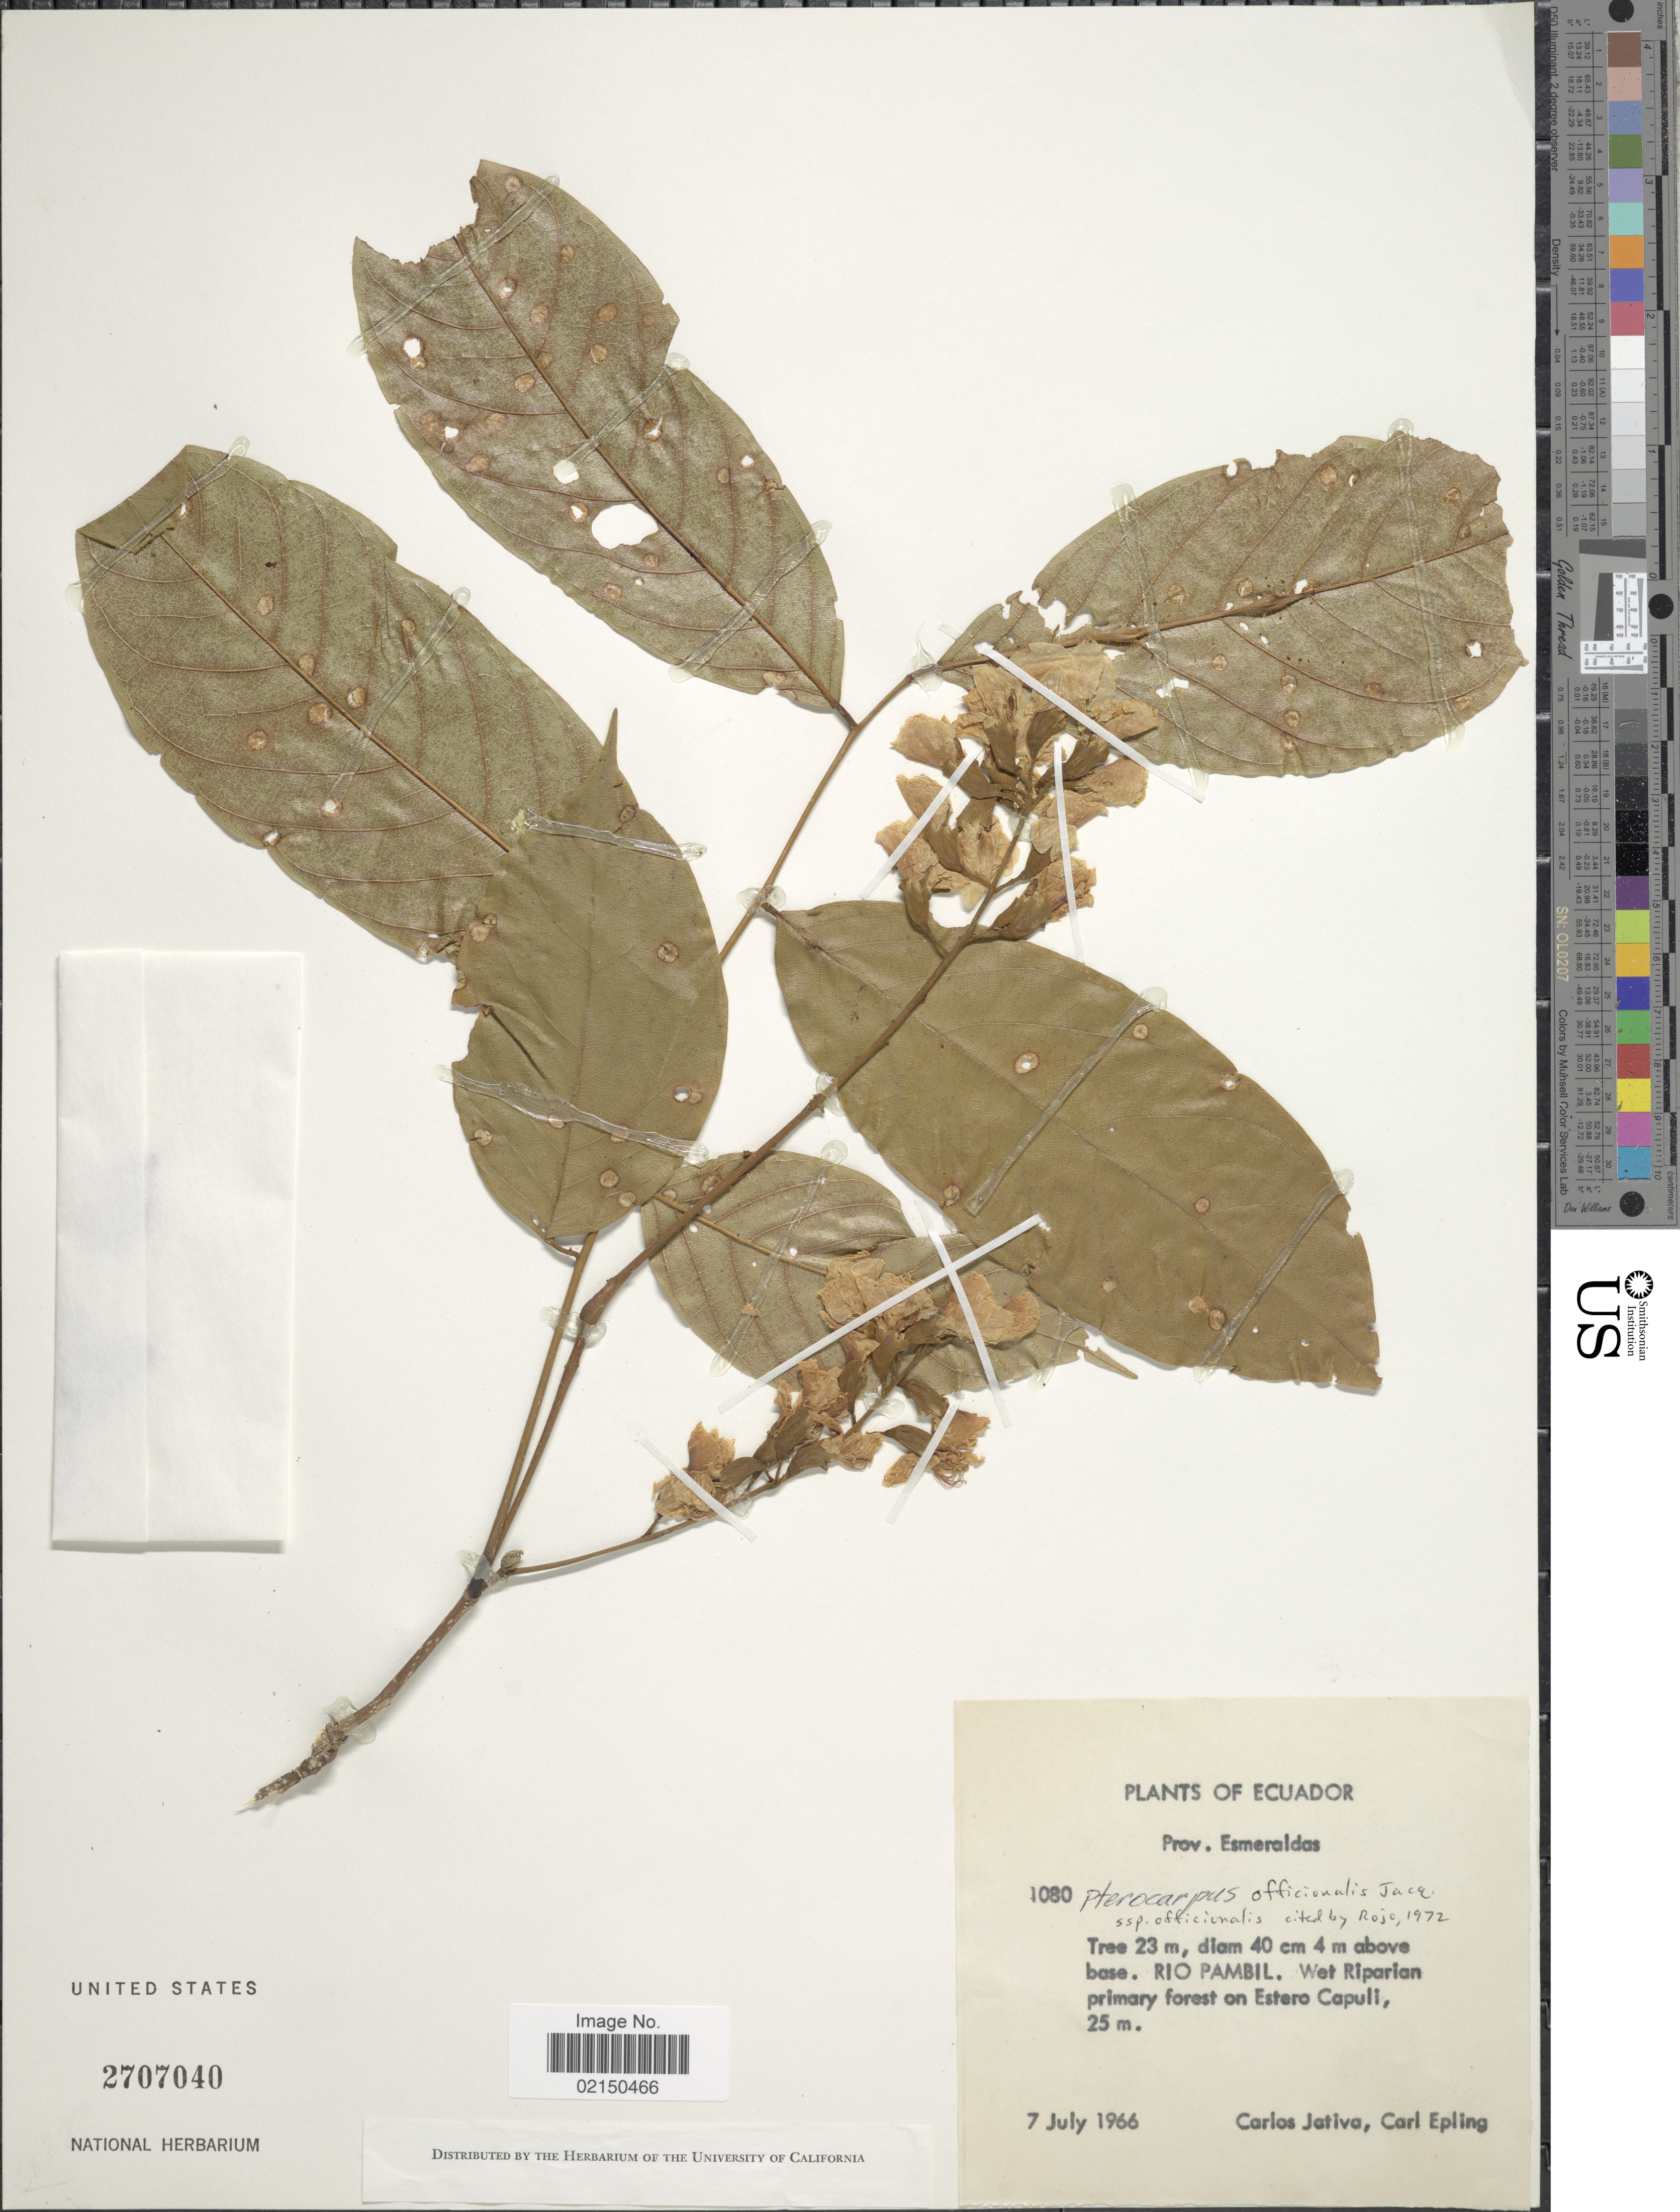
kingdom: Plantae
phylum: Tracheophyta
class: Magnoliopsida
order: Fabales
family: Fabaceae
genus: Pterocarpus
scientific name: Pterocarpus officinalis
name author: Jacq.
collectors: C. D. Játiva & C. C. Epling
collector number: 1080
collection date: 1966-07-07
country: Ecuador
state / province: Esmeraldas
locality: Rio Pambil. Wet Riparian primary forest on Estero Capuli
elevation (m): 25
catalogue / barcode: US 2707040